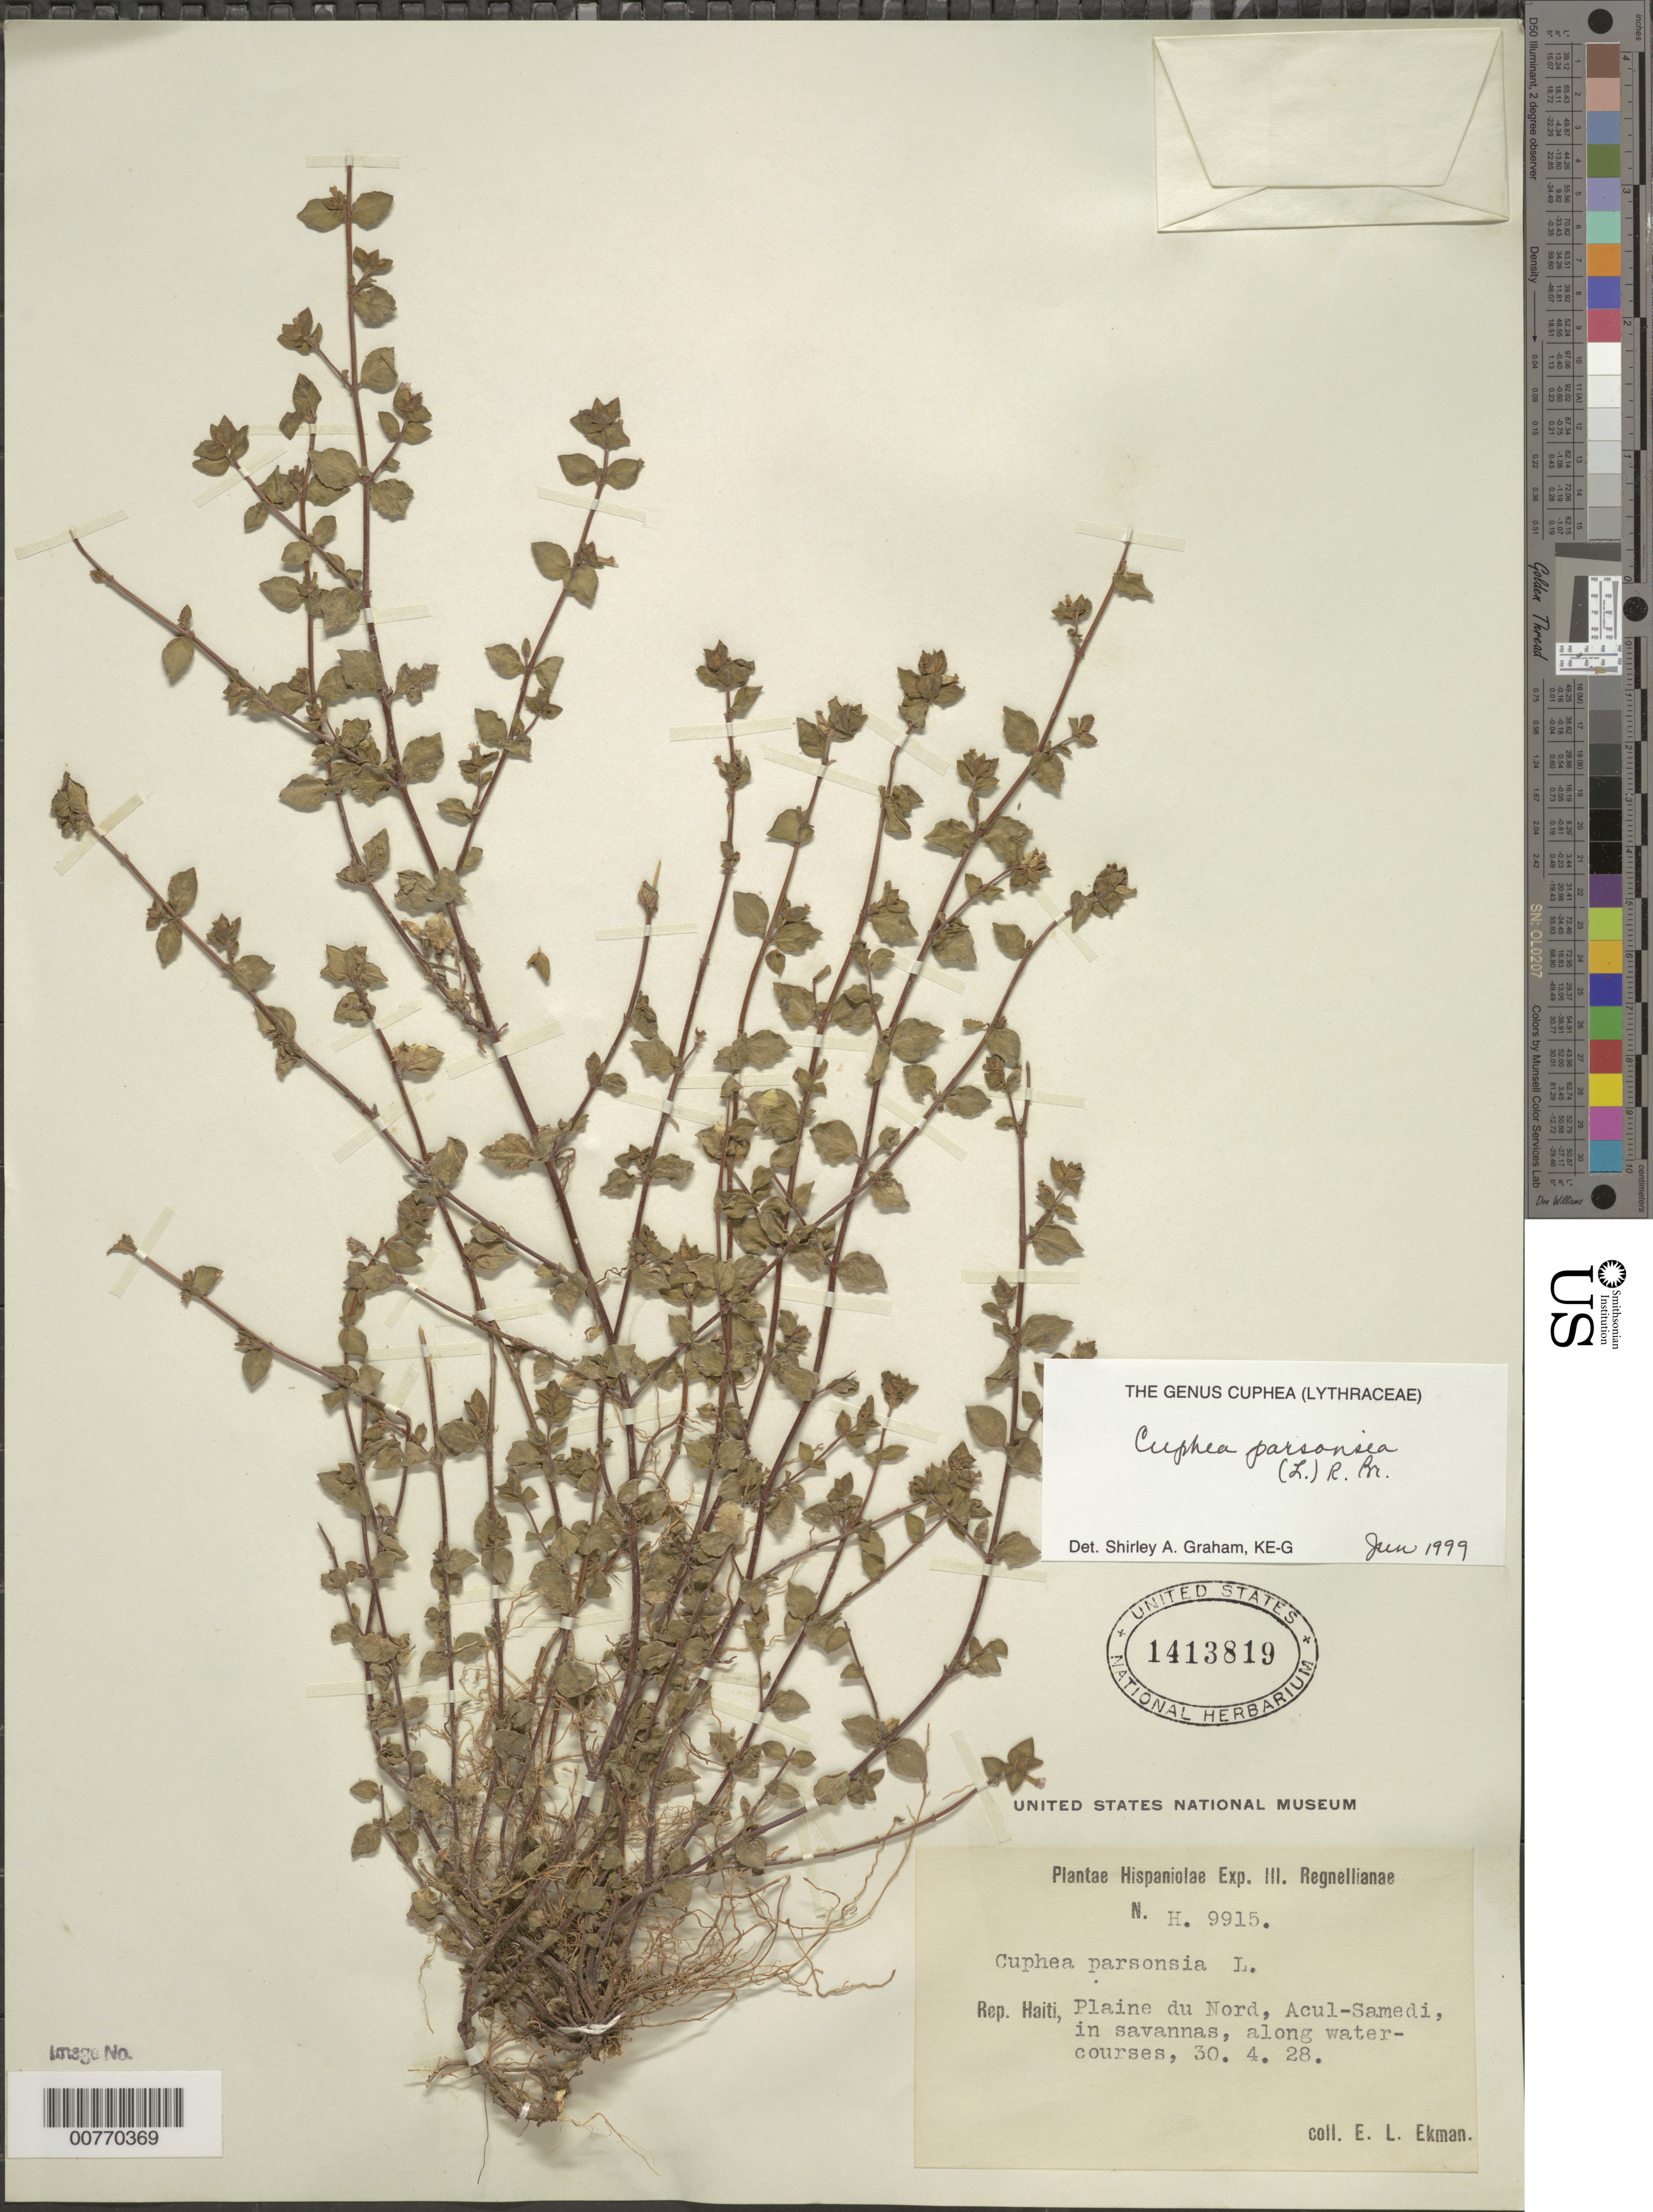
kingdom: Plantae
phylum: Tracheophyta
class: Magnoliopsida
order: Myrtales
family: Lythraceae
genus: Cuphea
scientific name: Cuphea parsonsia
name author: (L.) R. Br. ex Steud.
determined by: Graham, Shirley Ann Tousch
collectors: E. L. Ekman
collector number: H 9915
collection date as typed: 30 Apr 1928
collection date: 1928-04-30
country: Haiti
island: Hispaniola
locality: Plaine du Nord, Acul-Samedi.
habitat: In savannas, along water courses.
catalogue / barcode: US 1413819